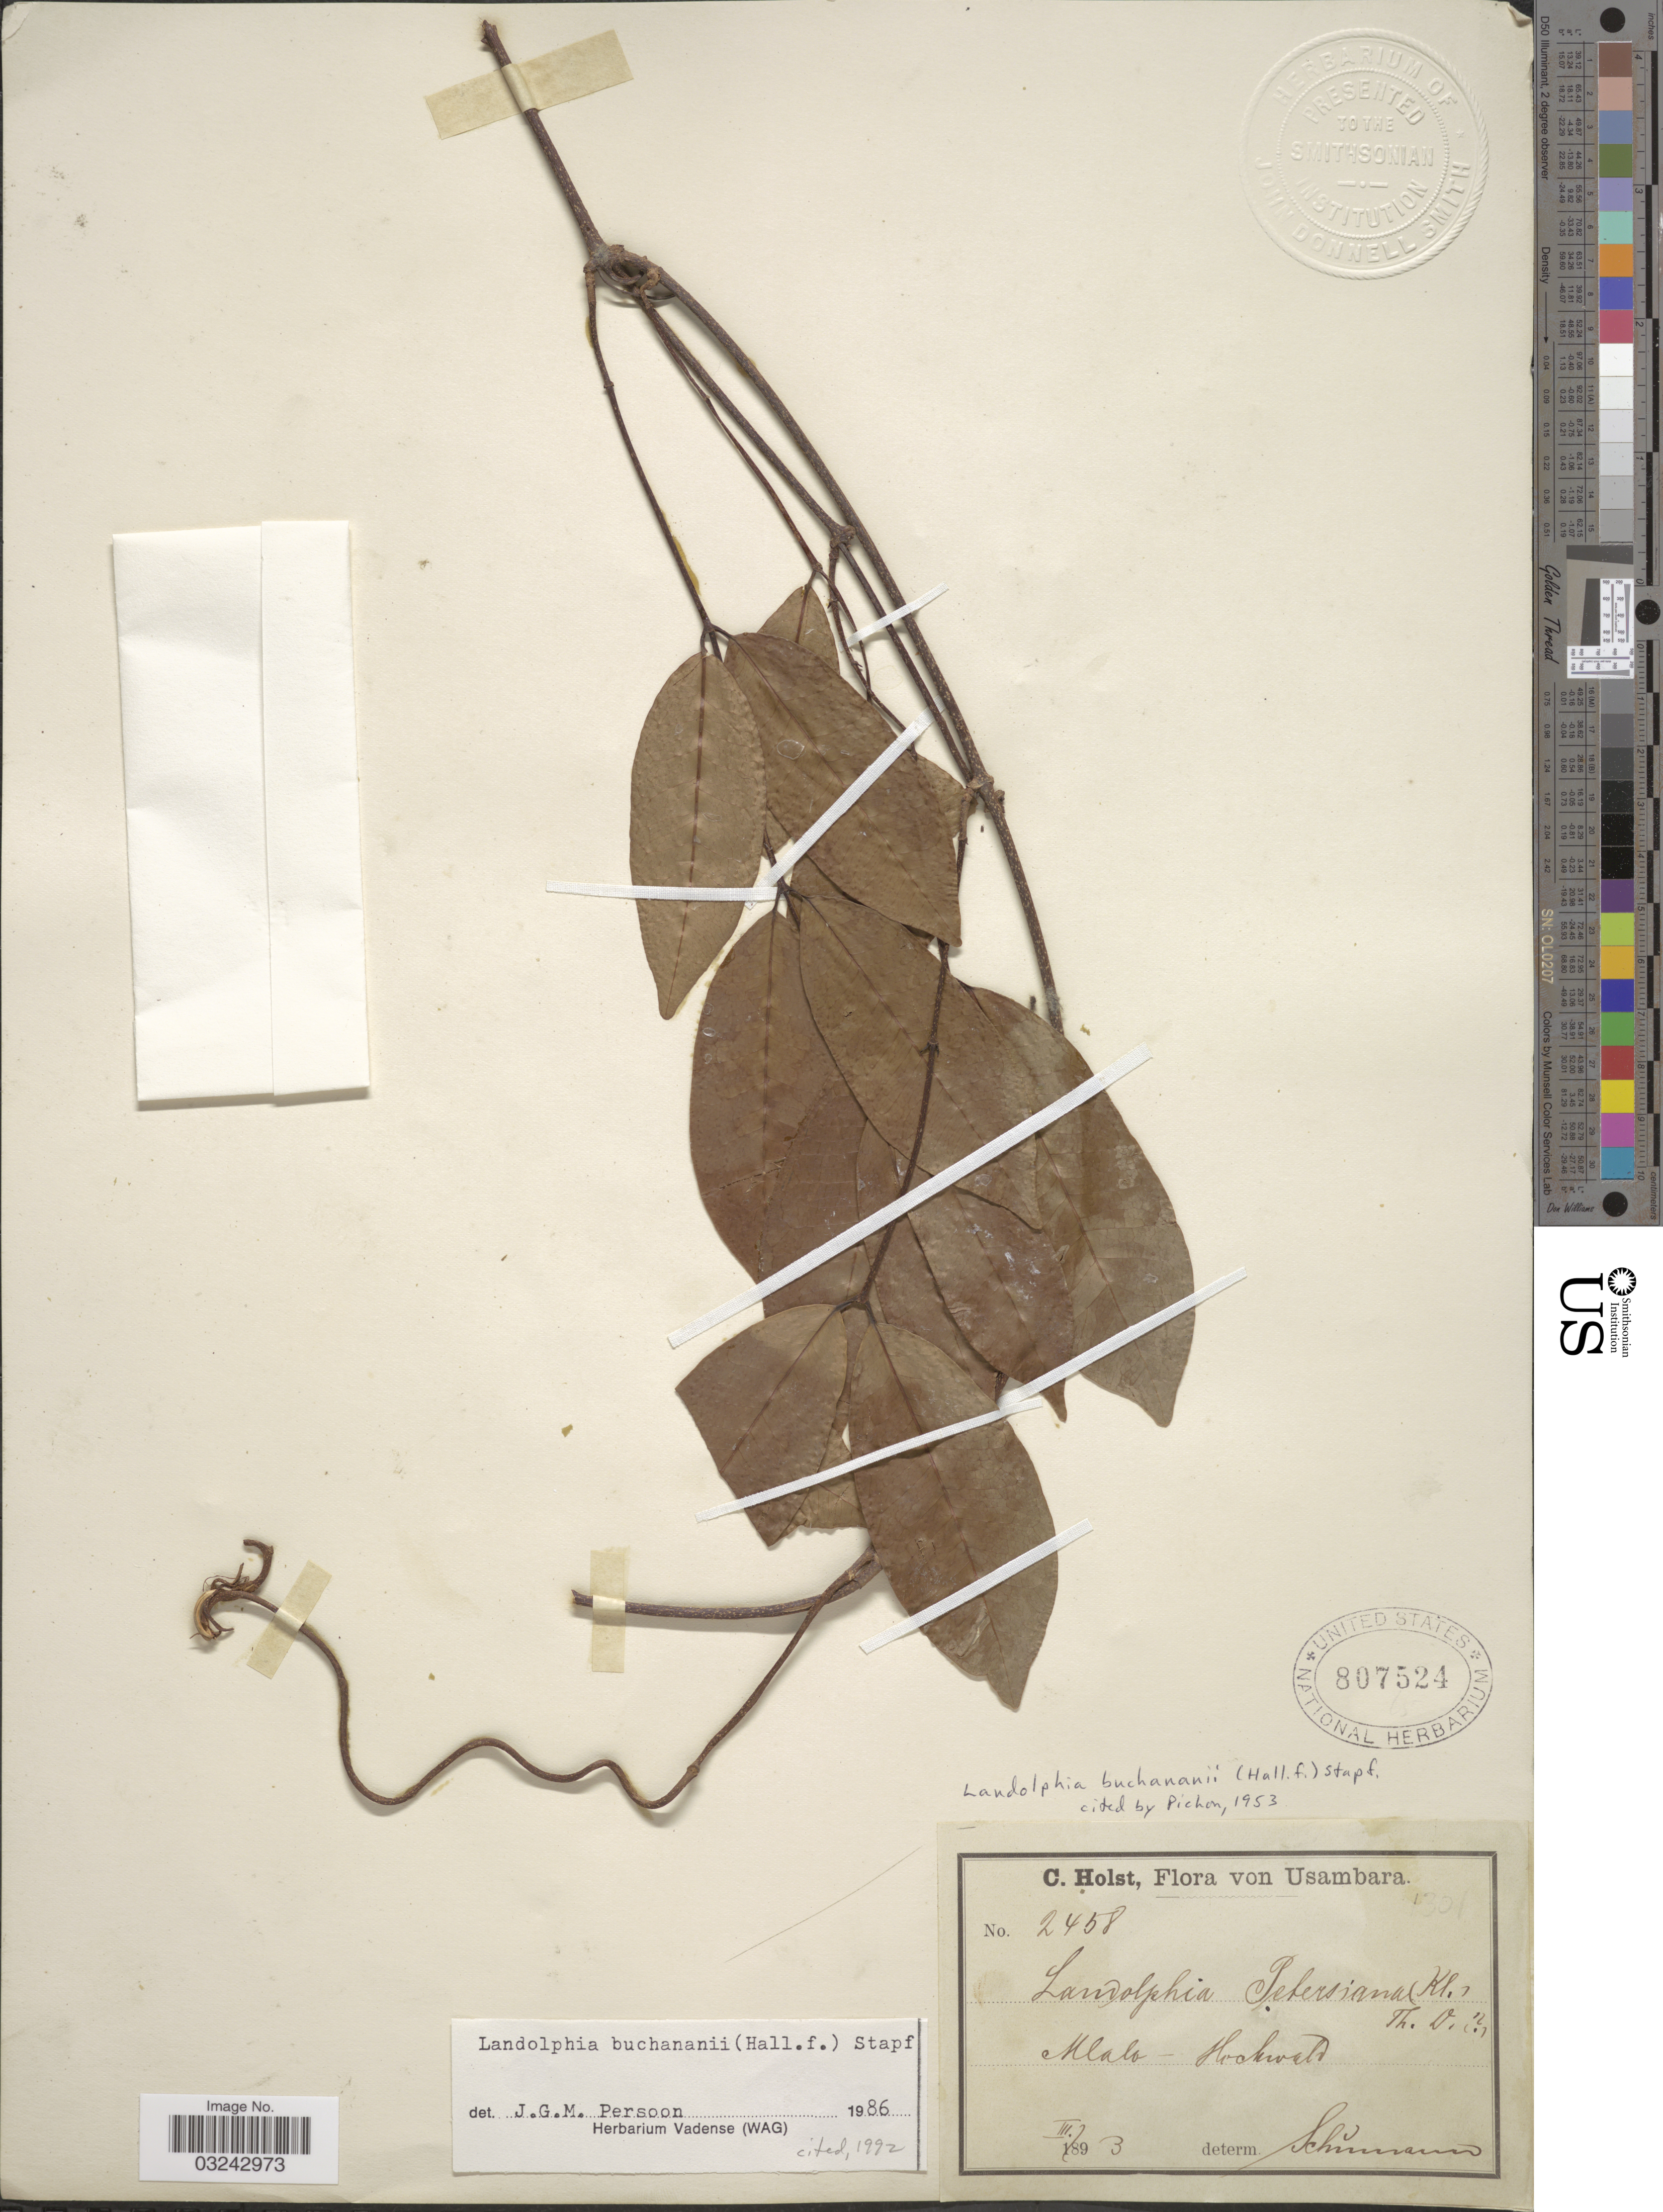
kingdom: Plantae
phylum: Tracheophyta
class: Magnoliopsida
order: Gentianales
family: Apocynaceae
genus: Landolphia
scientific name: Landolphia buchananii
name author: (Hallier f.) Stapf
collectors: C. H. Holst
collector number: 2458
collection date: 1893-03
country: Tanzania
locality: Usambara, Mlalo-Hochwald.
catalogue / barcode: US 807524